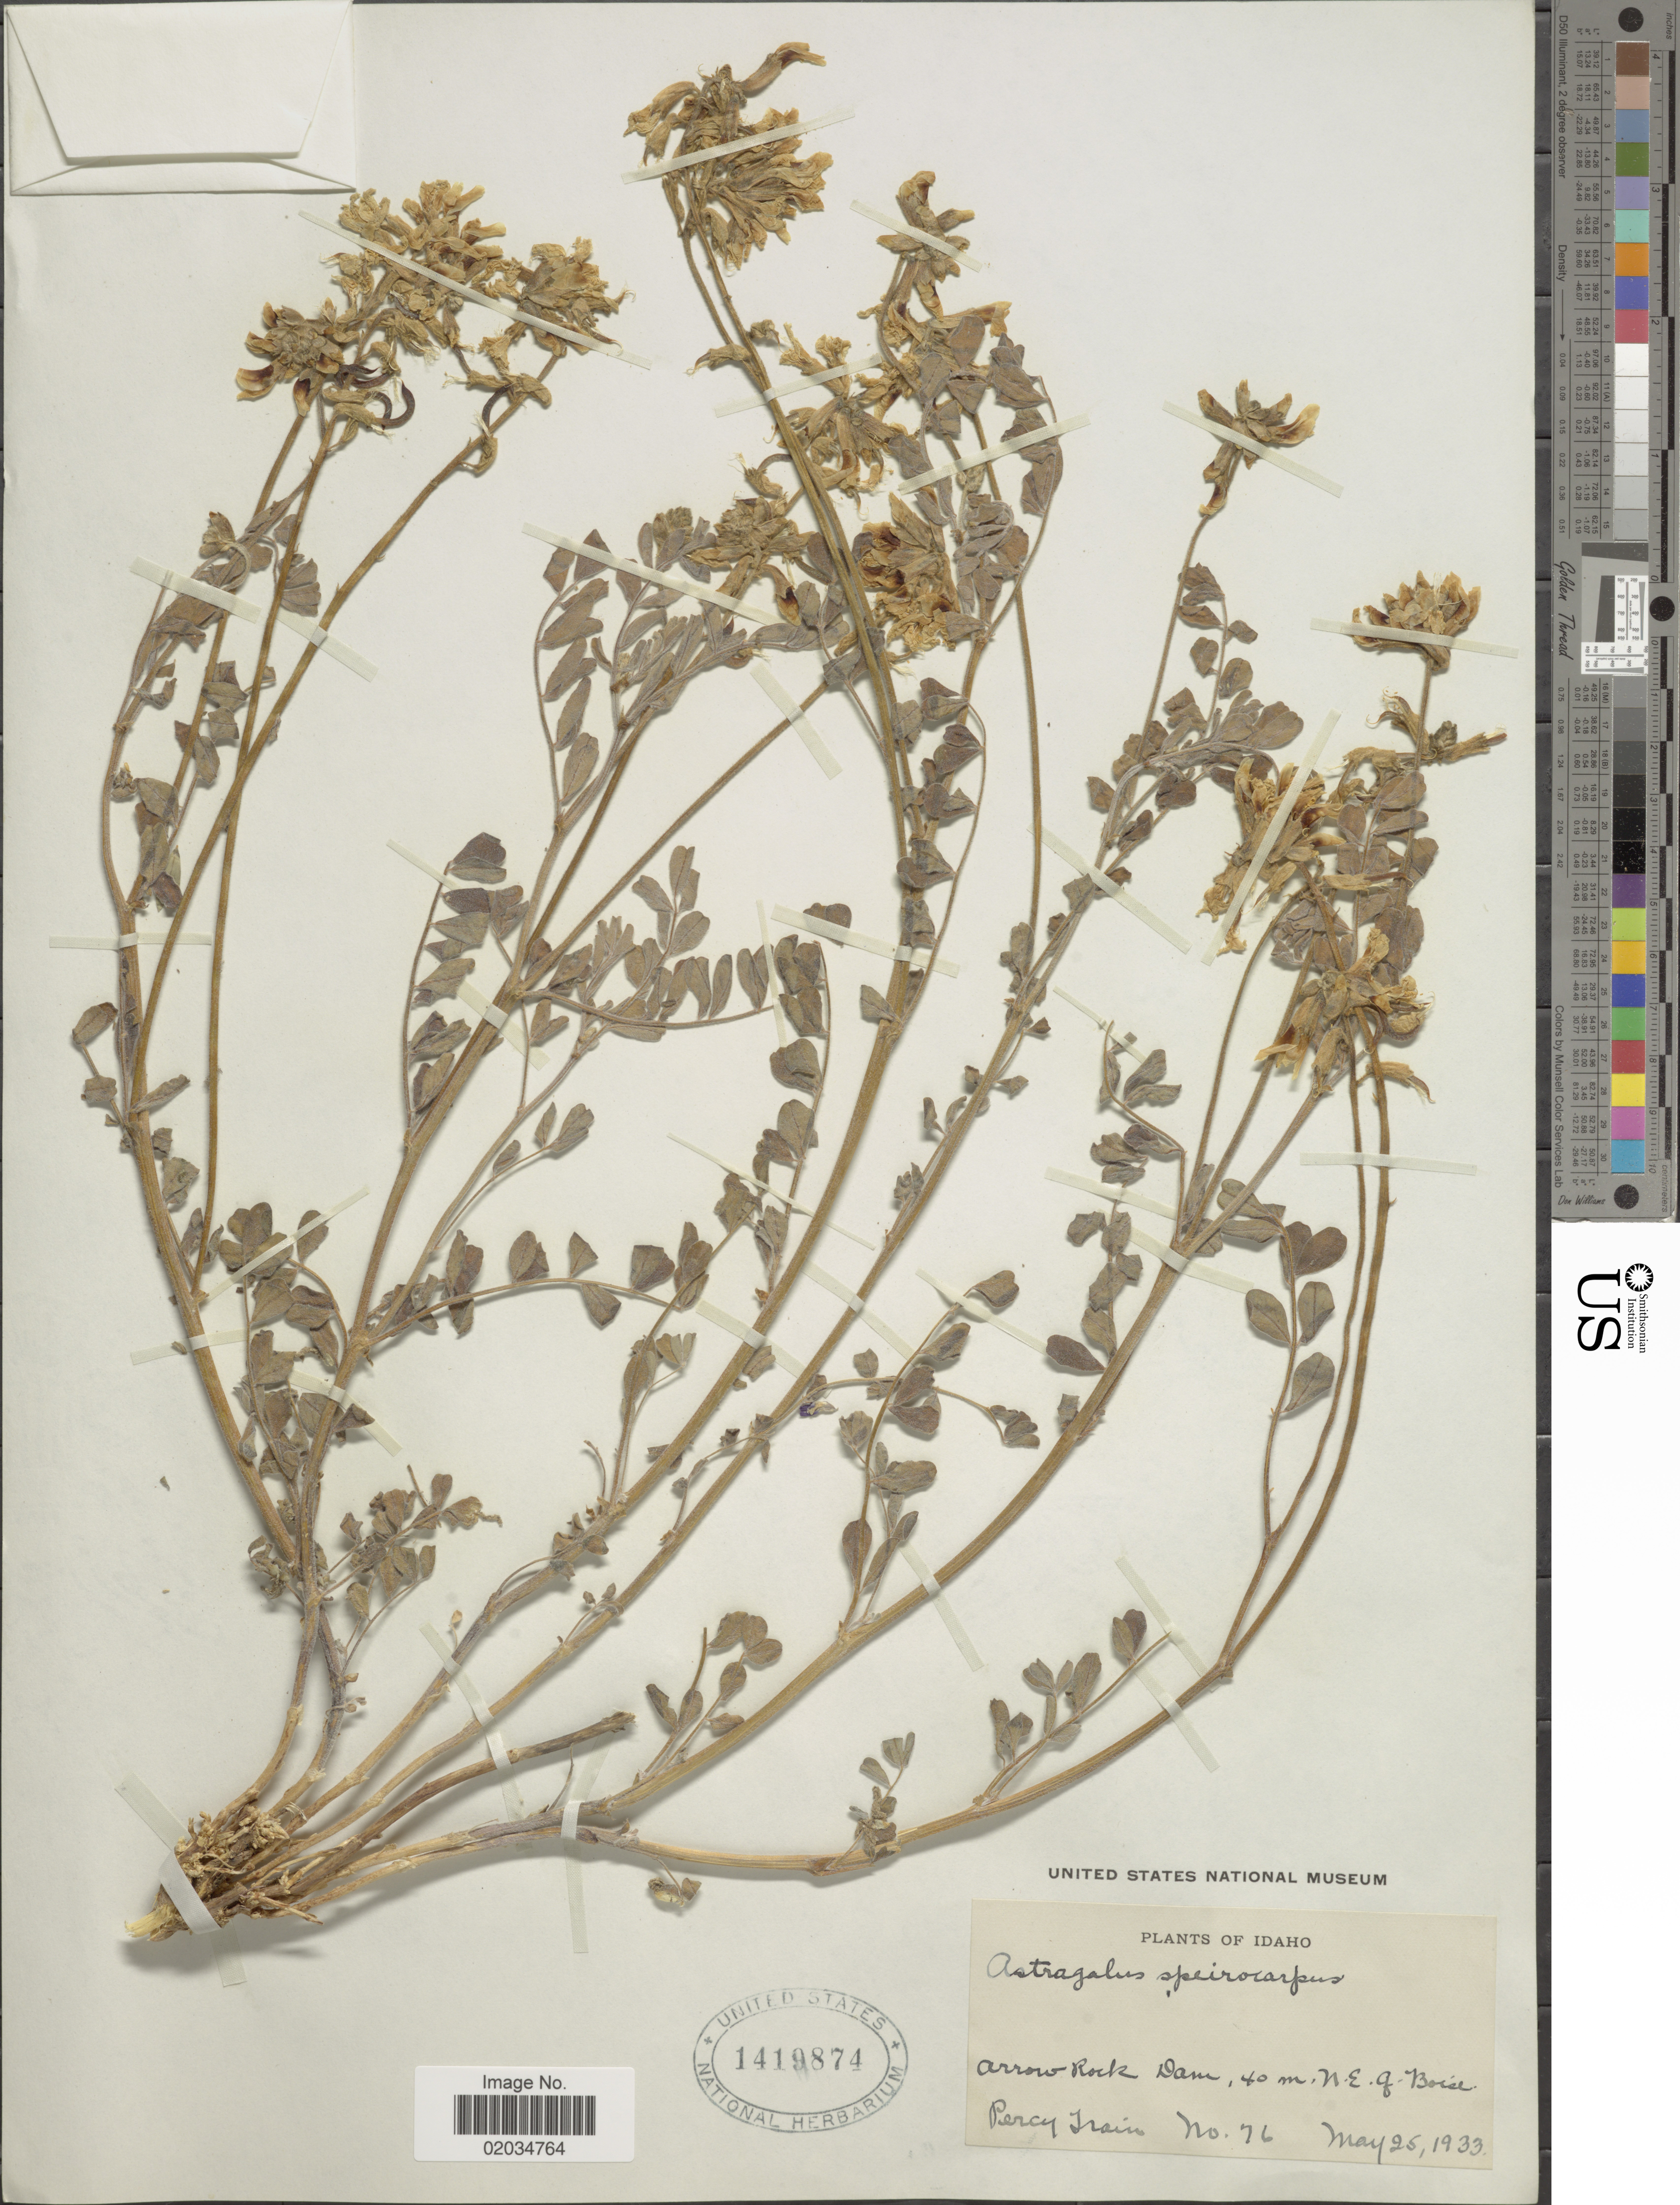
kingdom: Plantae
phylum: Tracheophyta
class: Magnoliopsida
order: Fabales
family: Fabaceae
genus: Astragalus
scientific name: Astragalus speirocarpus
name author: A. Gray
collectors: P. Train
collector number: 76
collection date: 1933-05-25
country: United States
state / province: Idaho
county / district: Boise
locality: Arrow Rock Dam, 40 m. N.E. of Boise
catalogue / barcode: US 1419874